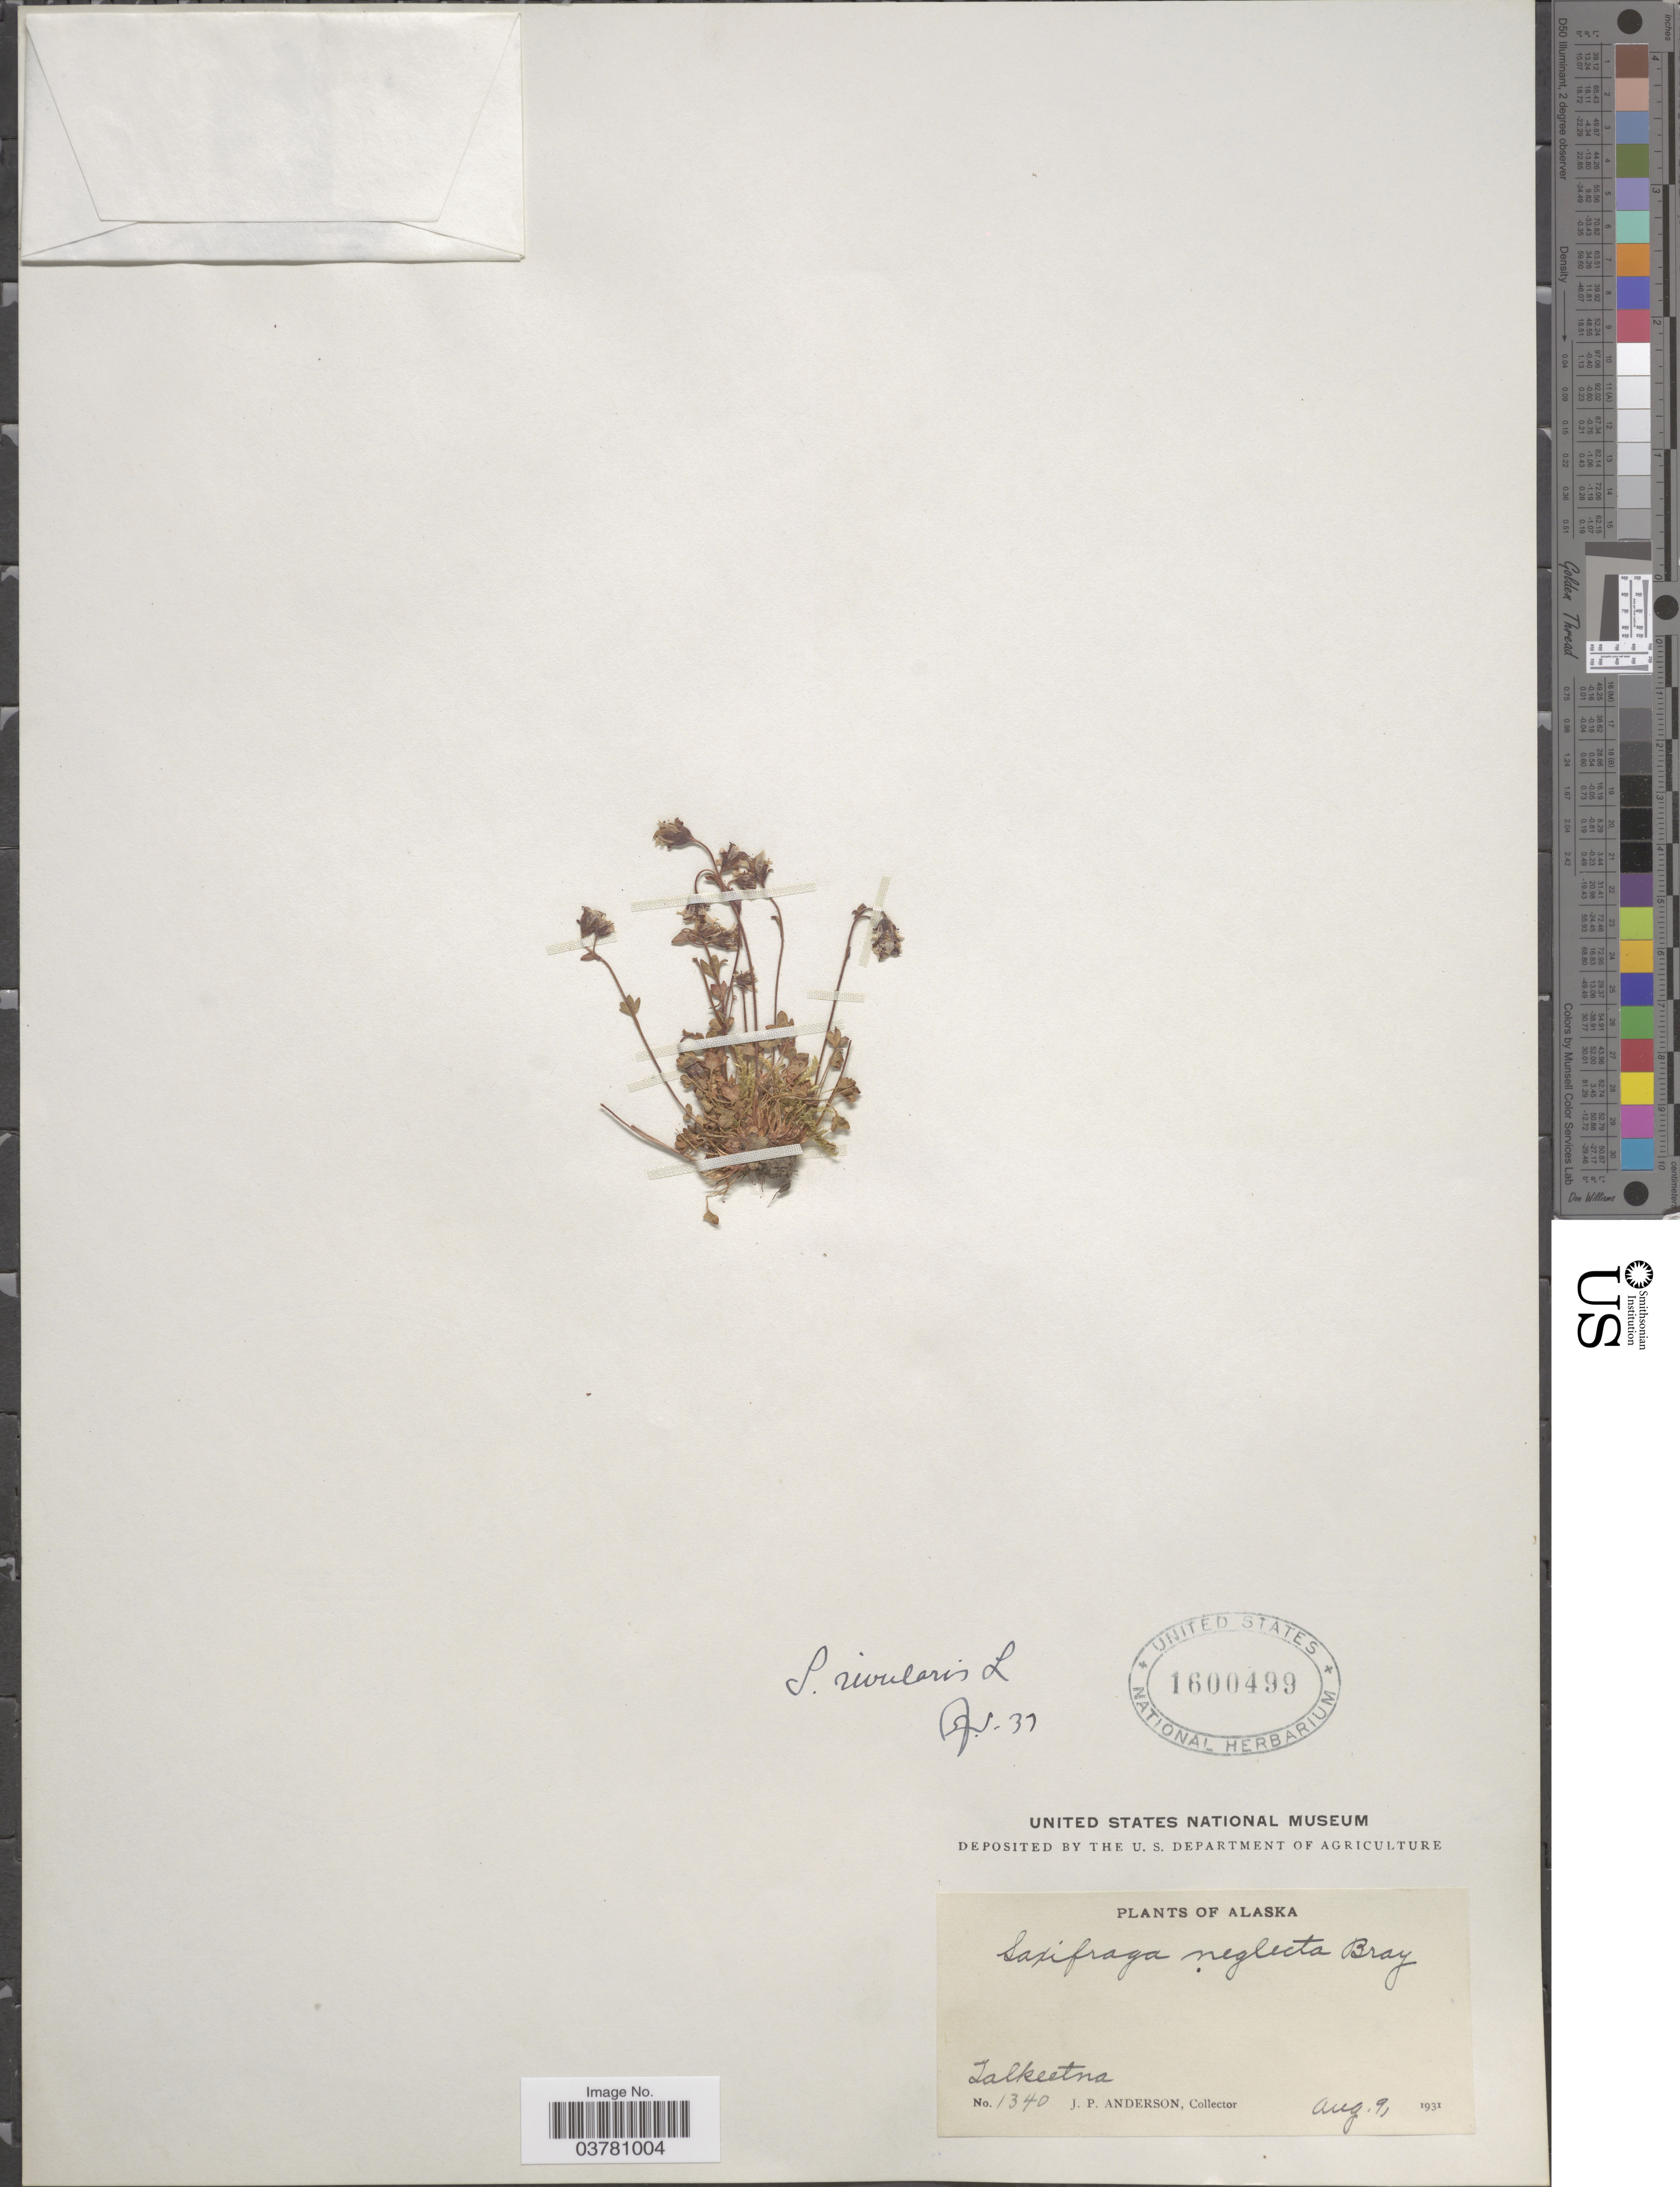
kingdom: Plantae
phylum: Tracheophyta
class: Magnoliopsida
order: Saxifragales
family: Saxifragaceae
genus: Saxifraga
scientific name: Saxifraga rivularis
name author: L.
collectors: J. P. Anderson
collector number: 1340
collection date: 1931-08-09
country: United States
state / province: Alaska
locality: Talkeetna.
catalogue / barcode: US 1600499